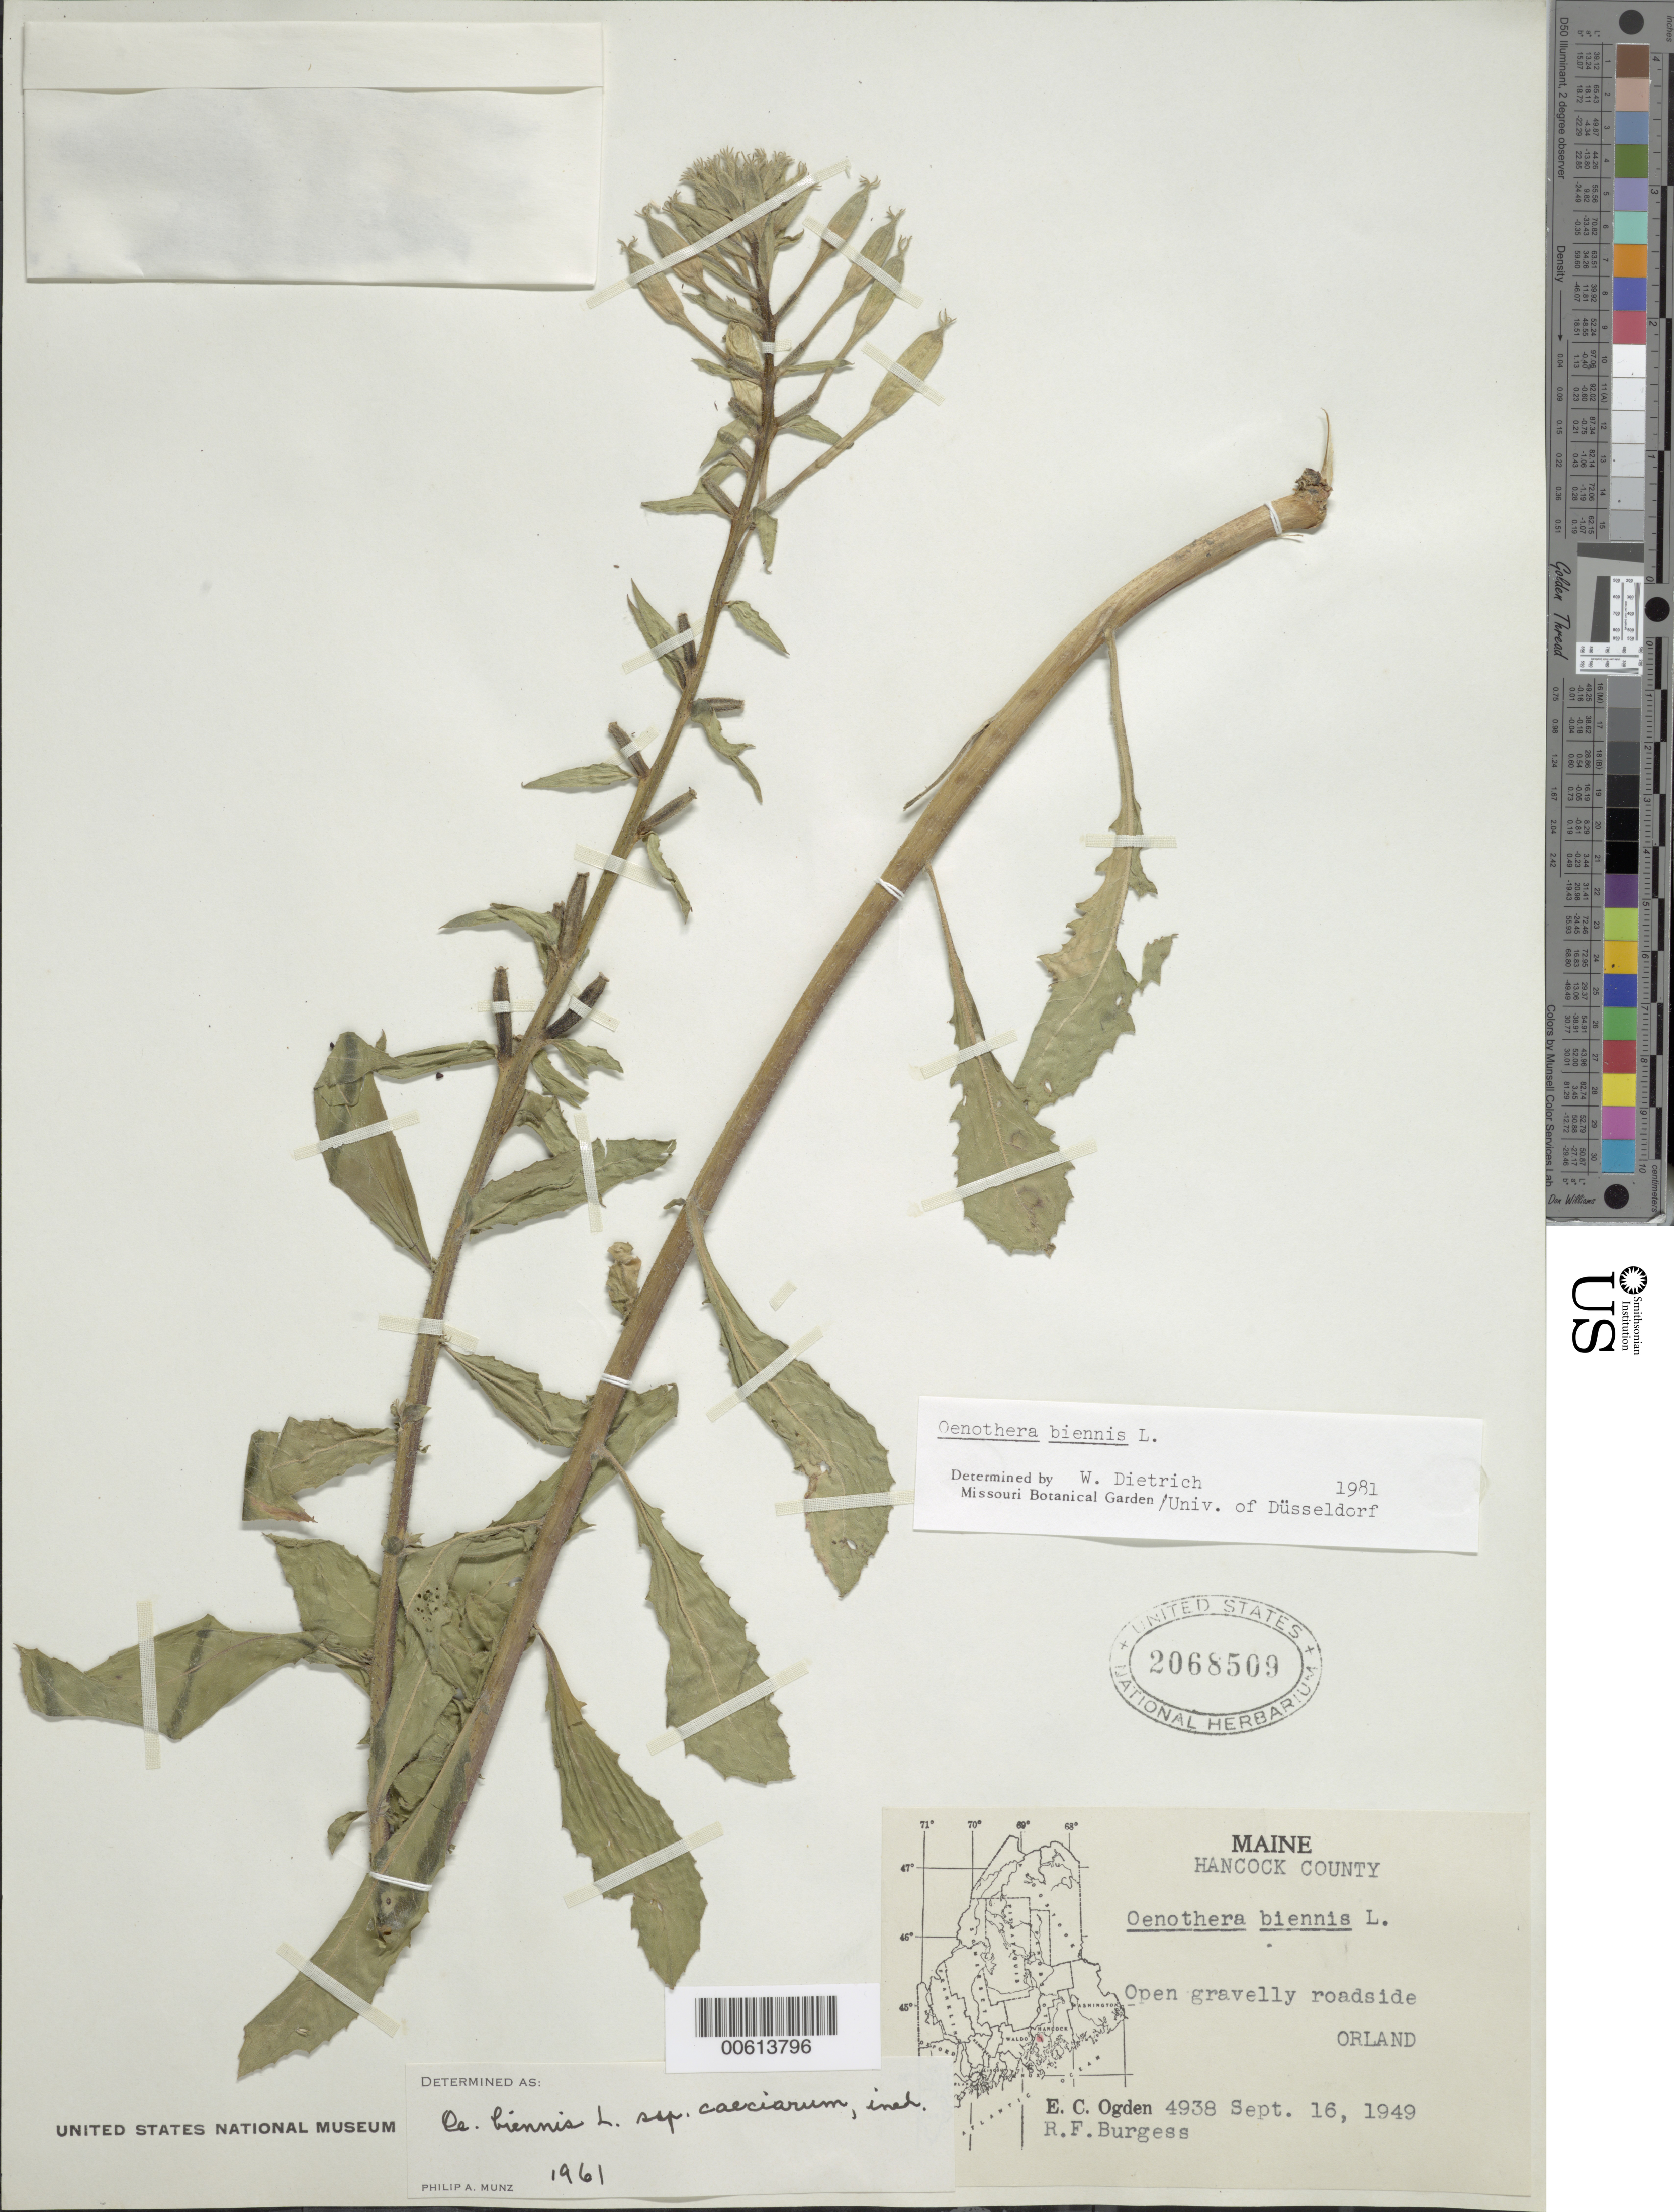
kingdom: Plantae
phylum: Tracheophyta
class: Magnoliopsida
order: Myrtales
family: Onagraceae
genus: Oenothera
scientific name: Oenothera biennis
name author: L.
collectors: E. C. Ogden & R. Burgess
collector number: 4938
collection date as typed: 16 Sep 1949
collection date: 1949-09-16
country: United States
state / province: Maine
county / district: Hancock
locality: Orland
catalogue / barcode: US 2068509